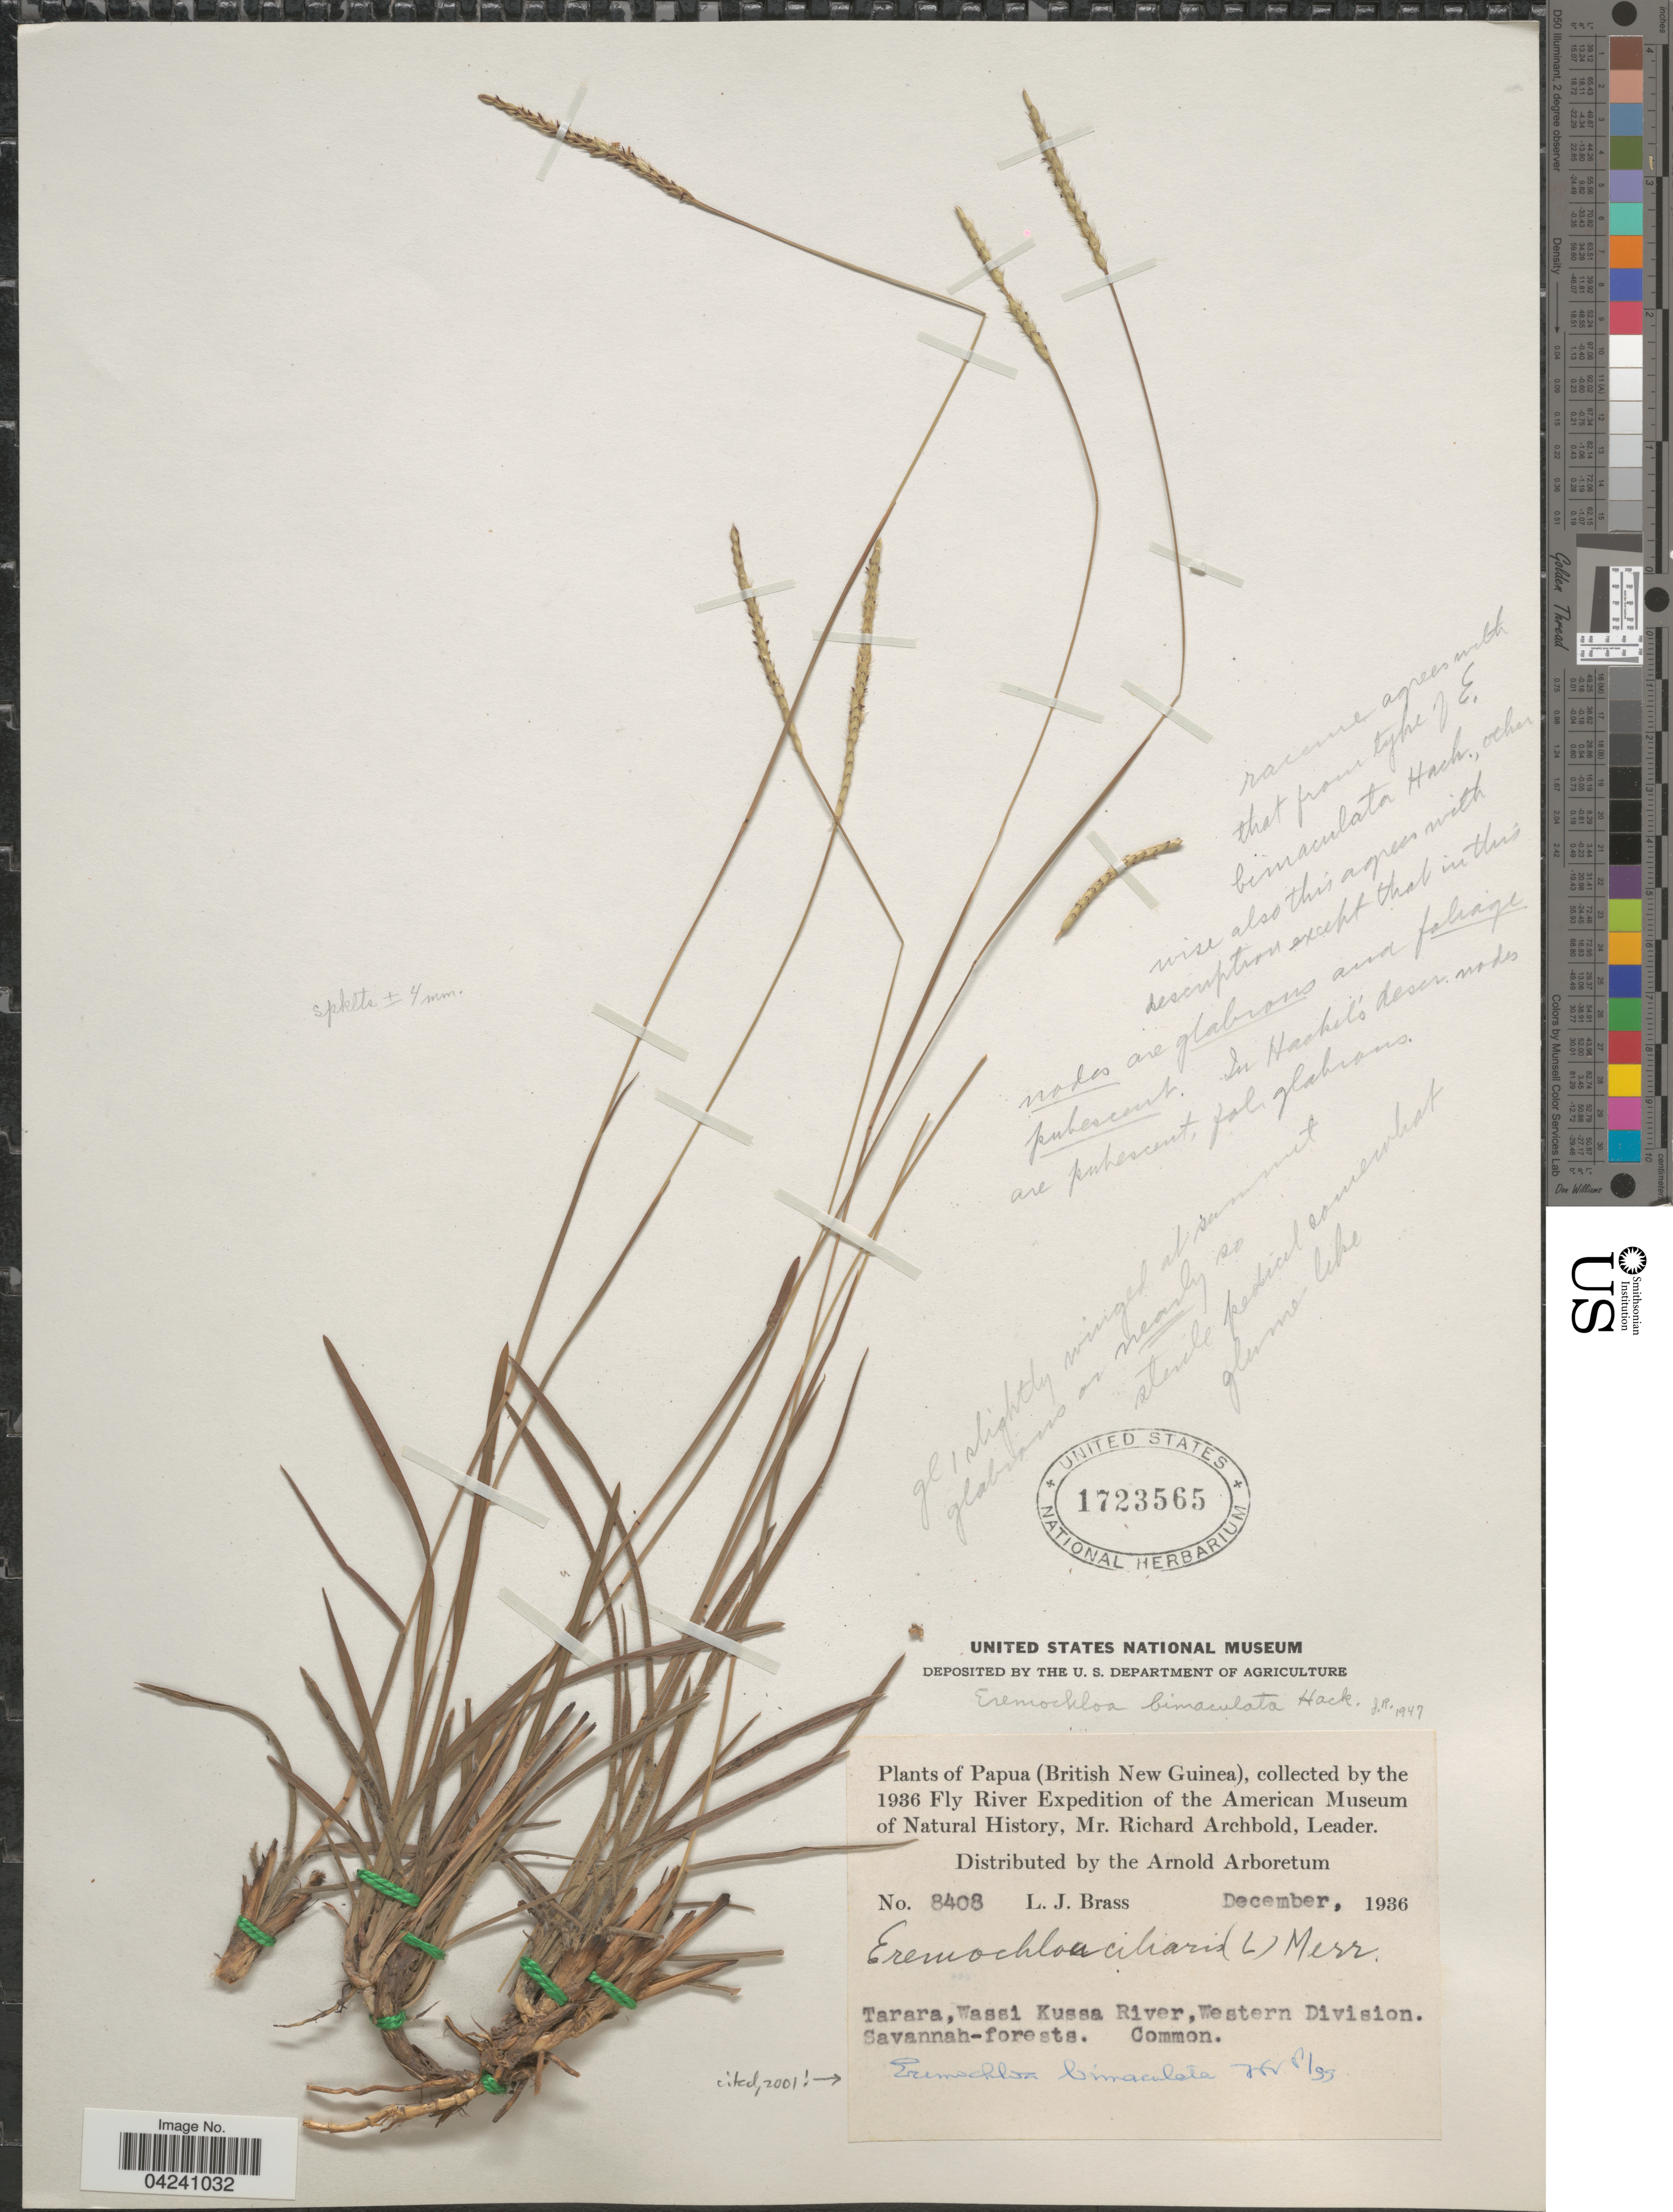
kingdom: Plantae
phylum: Tracheophyta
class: Liliopsida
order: Poales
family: Poaceae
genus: Eremochloa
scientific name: Eremochloa bimaculata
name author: Hack.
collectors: L. J. Brass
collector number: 8408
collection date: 1936-12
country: Papua New Guinea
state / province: Manus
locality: Papua (British New Guinea). 1936 Fly River Expedition of the American Museum of Natural History. Tarara, Wassi Kussa River, Western Division. Savannah-forests. Common.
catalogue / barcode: US 1723565